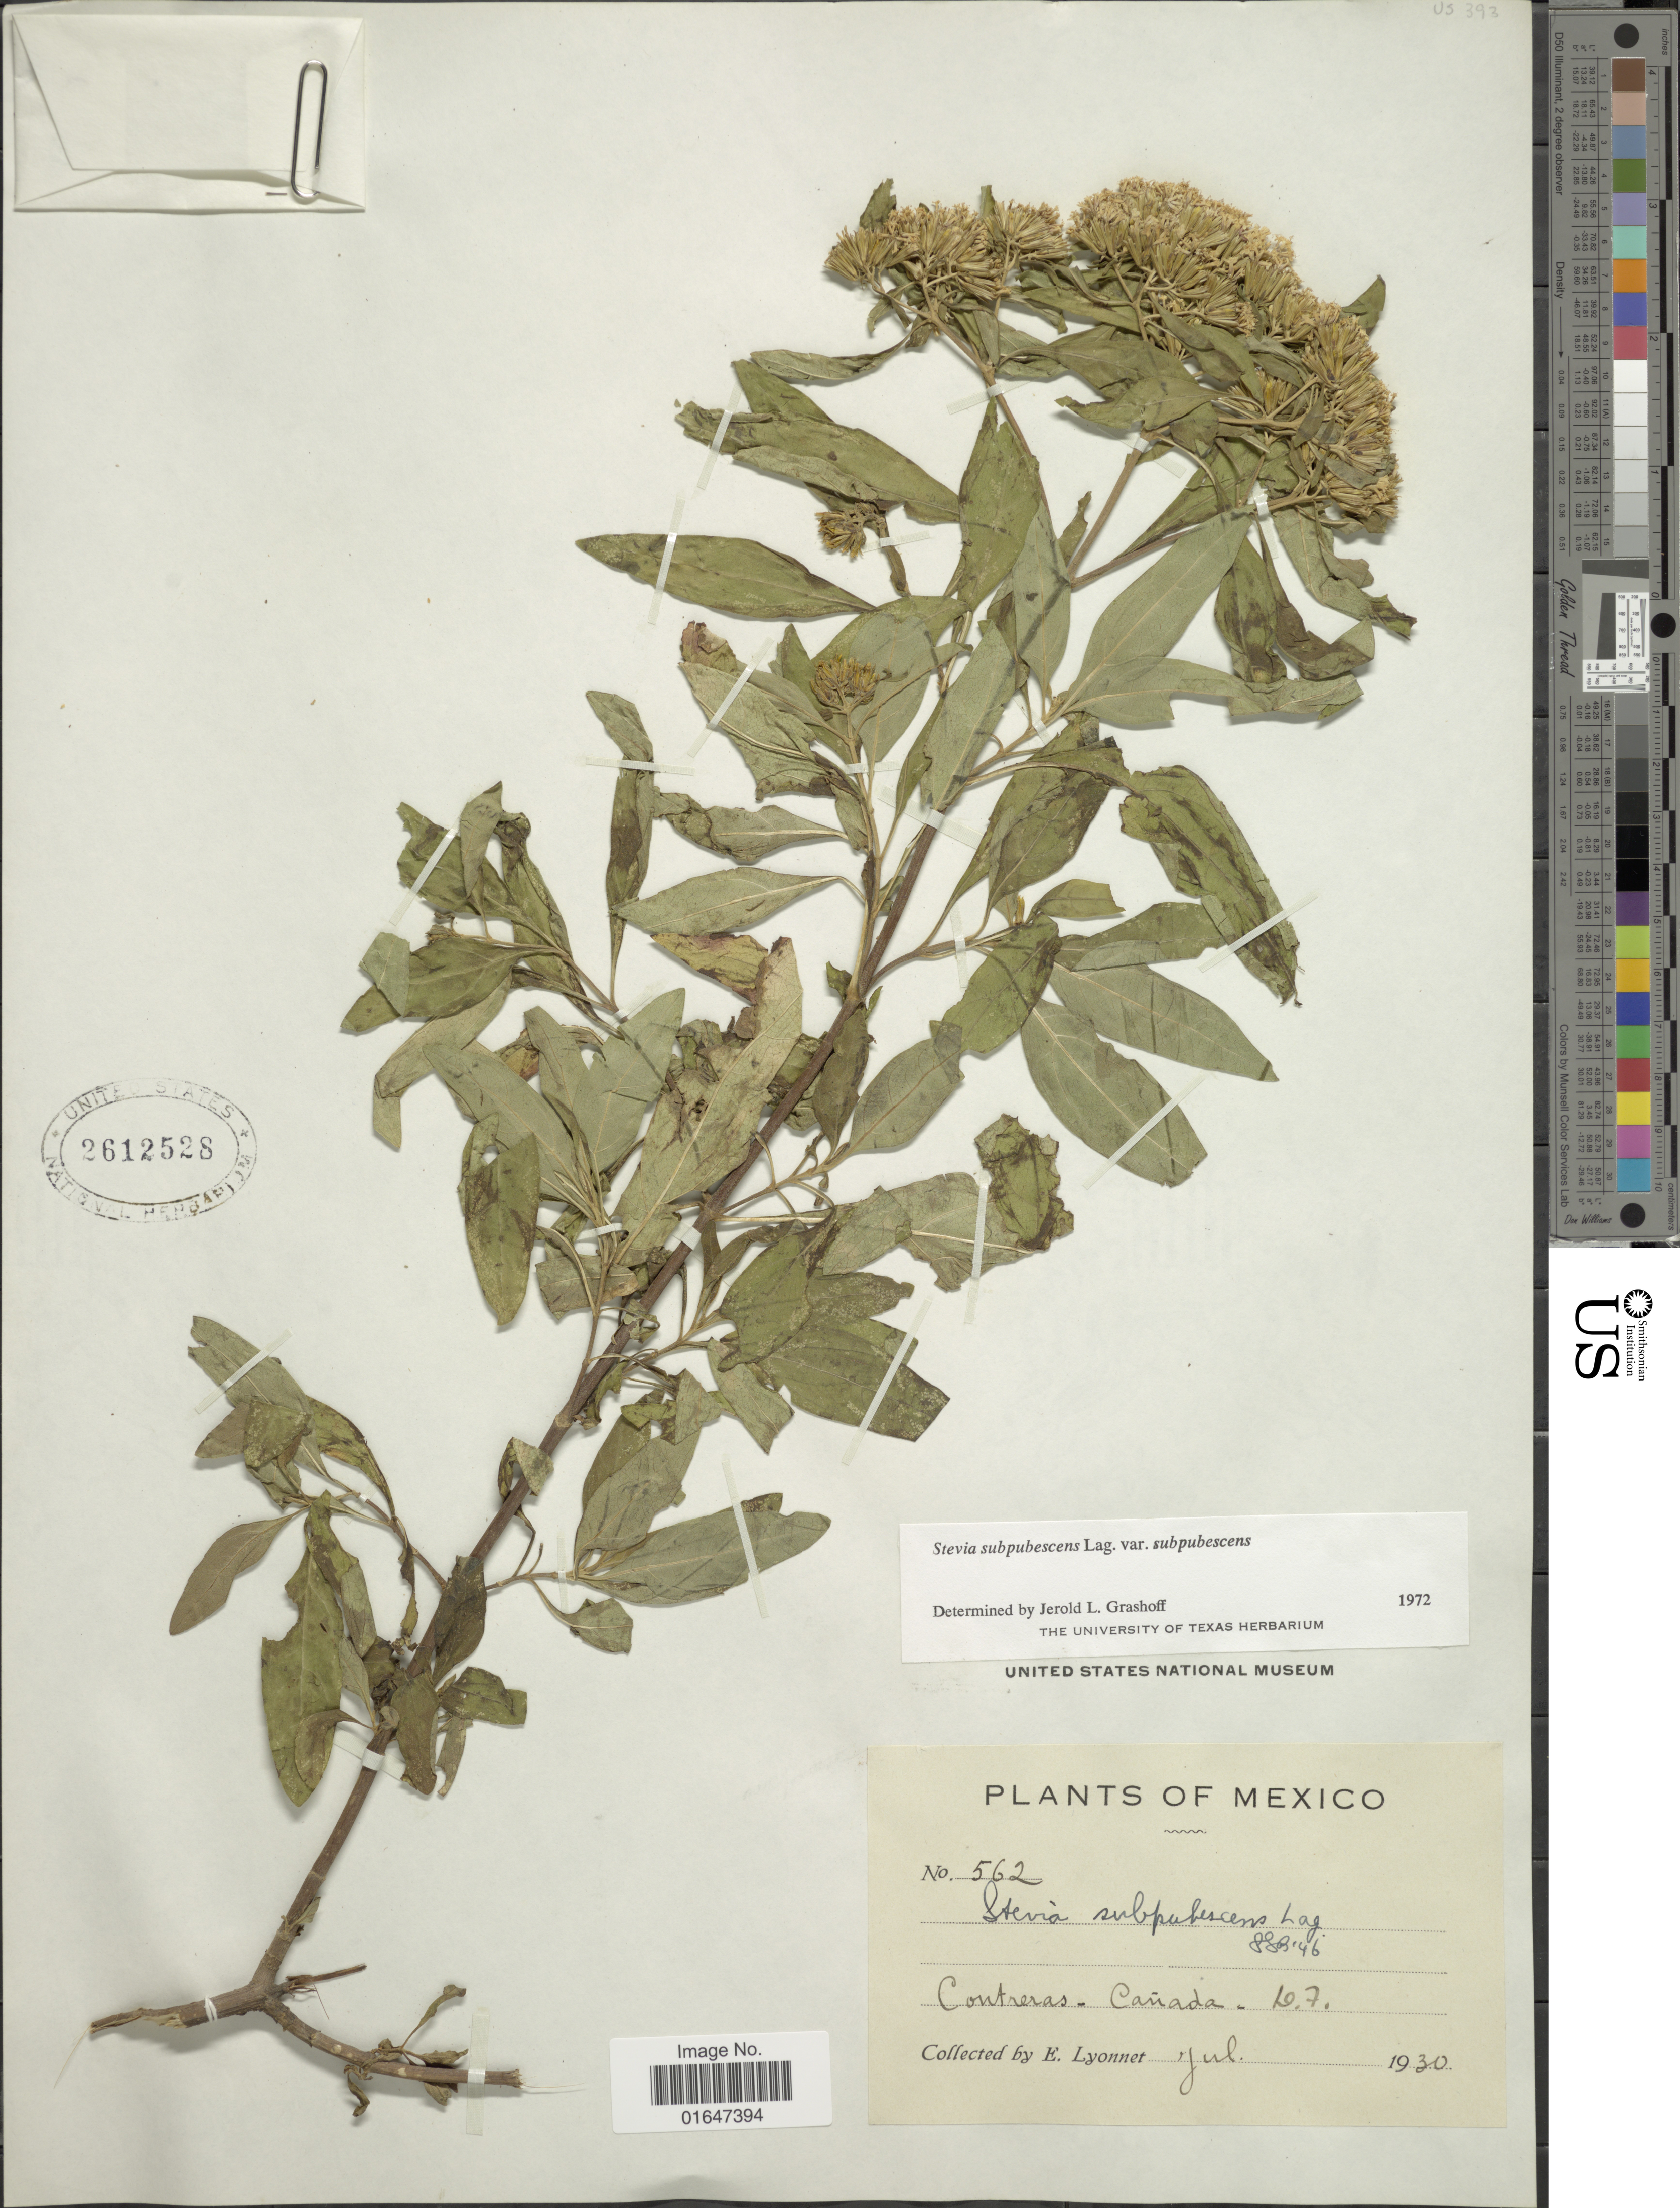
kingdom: Plantae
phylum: Tracheophyta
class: Magnoliopsida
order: Asterales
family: Asteraceae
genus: Stevia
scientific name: Stevia subpubescens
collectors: E. Lyonnet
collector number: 562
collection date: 1930-07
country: Mexico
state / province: Distrito Federal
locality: Contreras, Canada, D. F.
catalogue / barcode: US 2612528